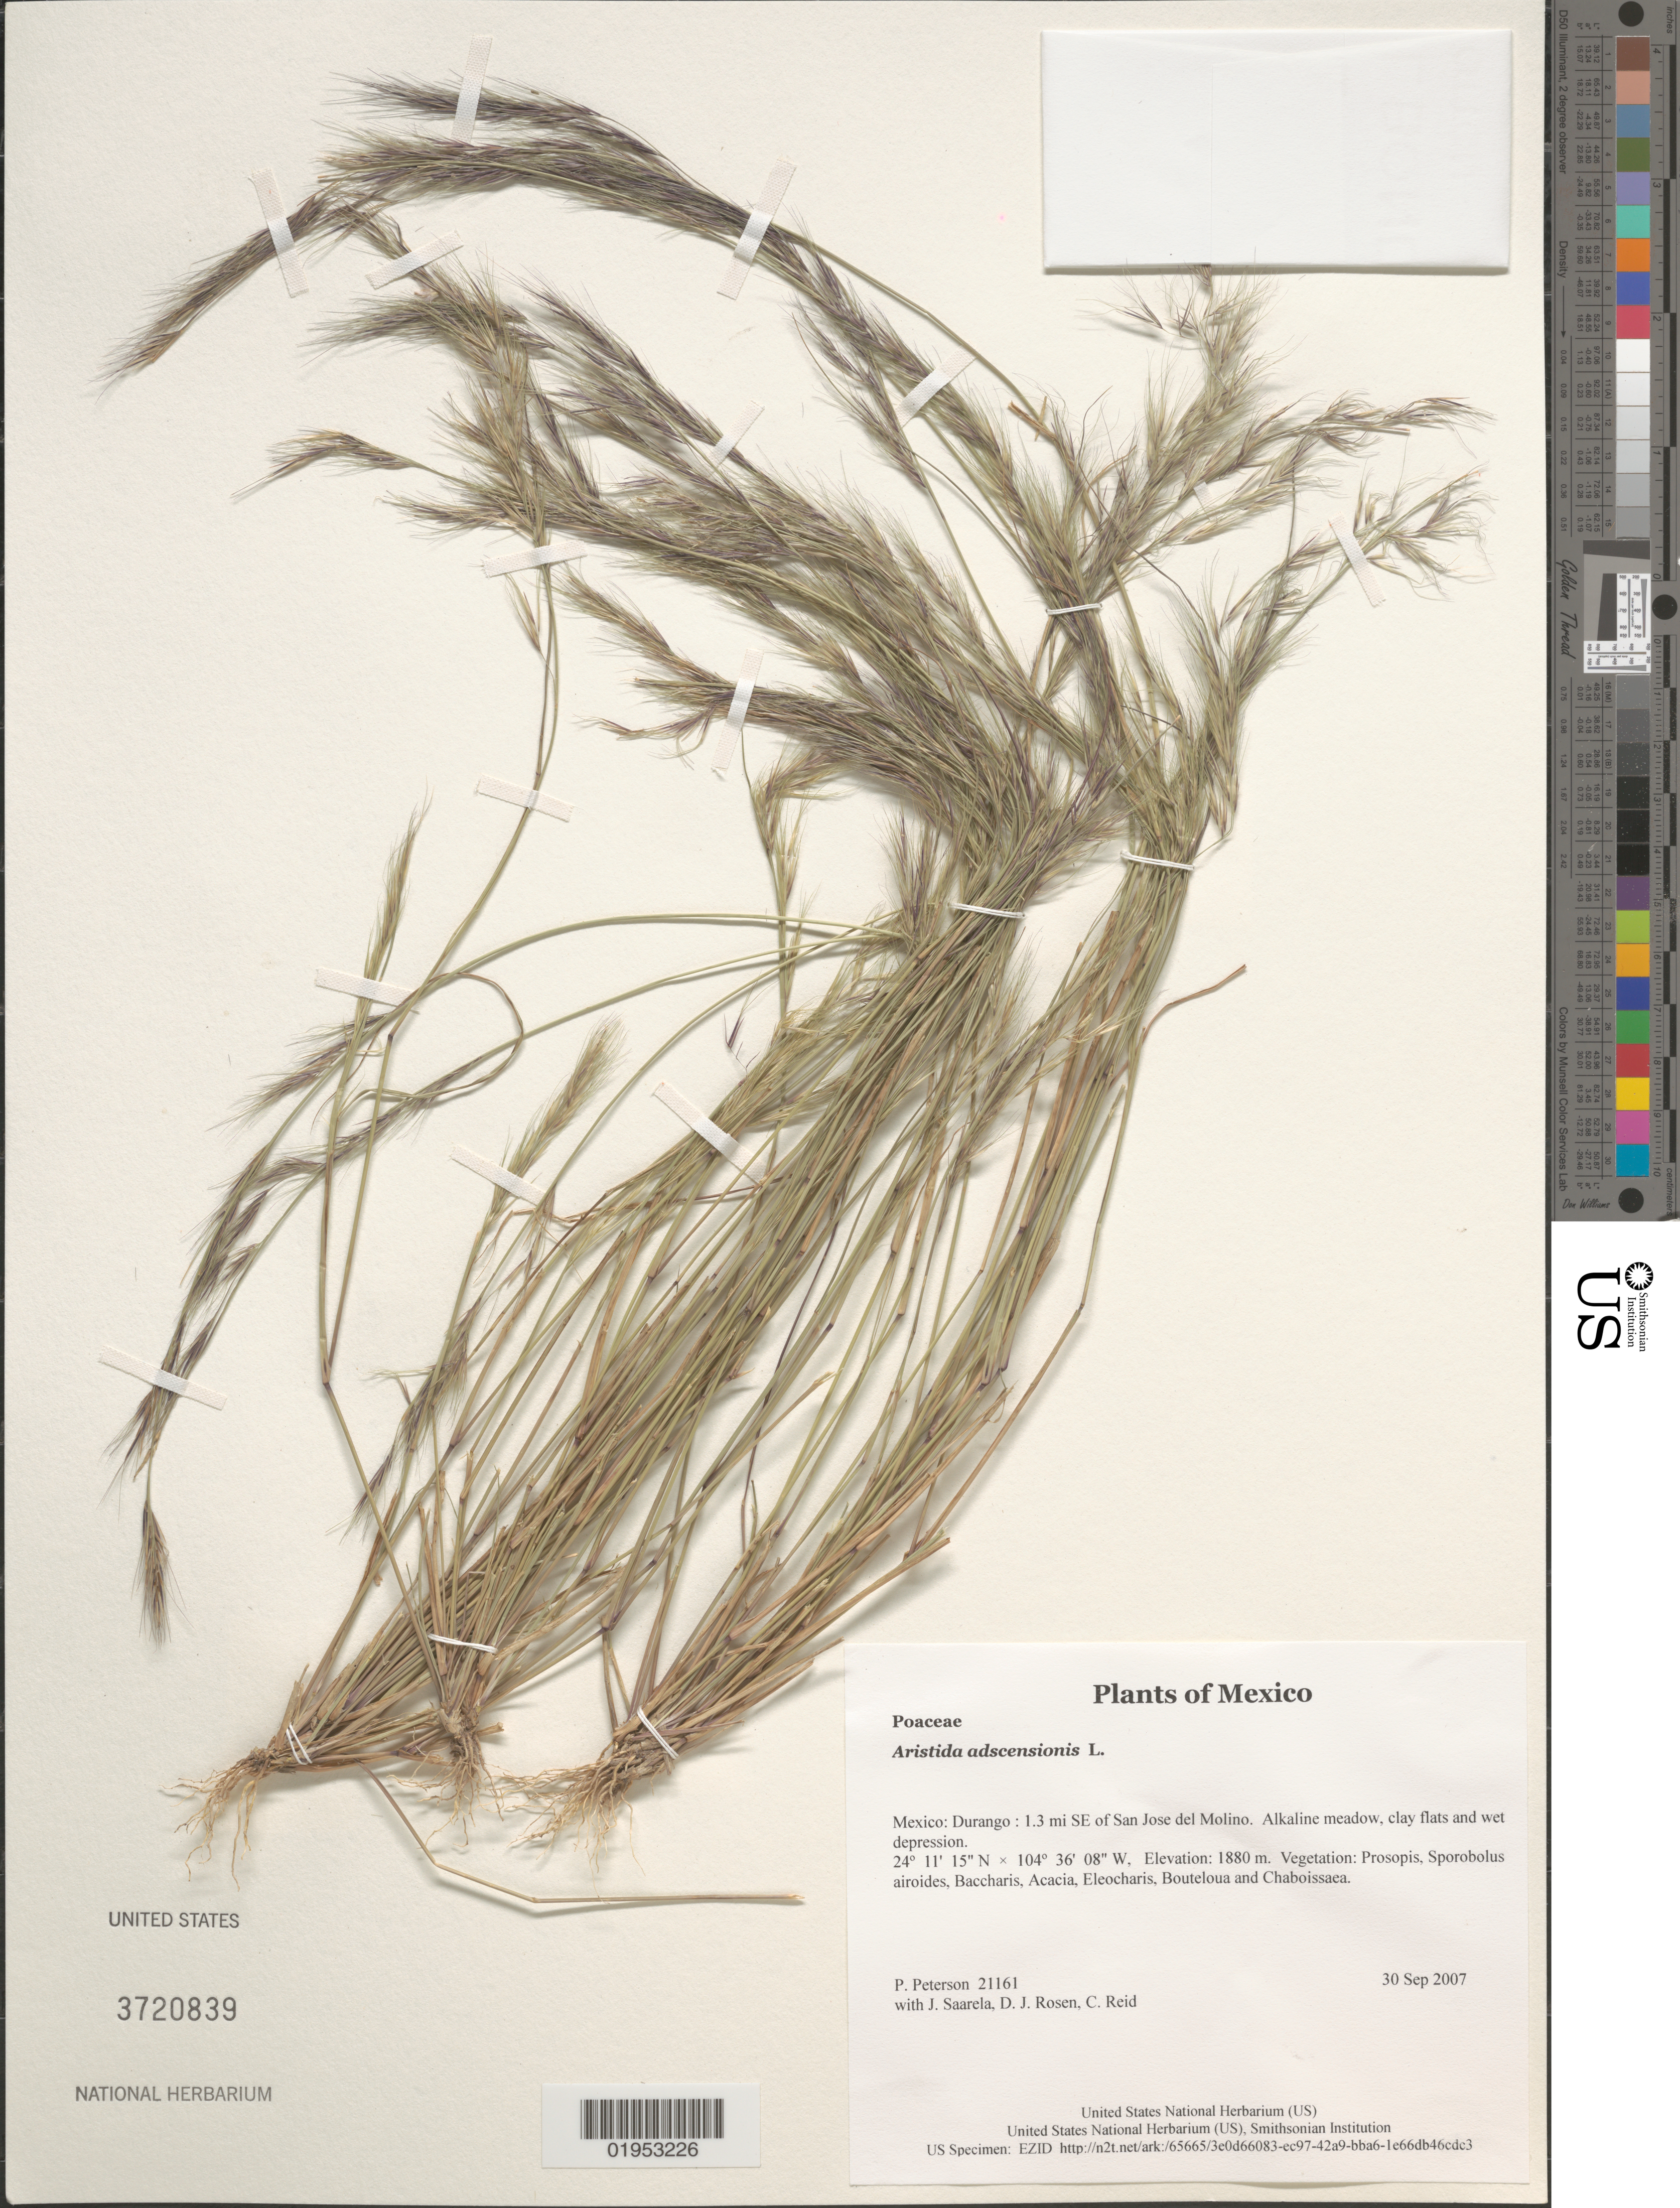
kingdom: Plantae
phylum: Tracheophyta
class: Liliopsida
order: Poales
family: Poaceae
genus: Aristida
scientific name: Aristida adscensionis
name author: L.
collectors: P. M. Peterson, J. Saarela, D. J. Rosen & C. Reid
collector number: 21161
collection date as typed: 30 Sep 2007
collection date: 2007-09-30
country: Mexico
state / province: Durango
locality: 1.3 mi SE of San Jose del Molino. Alkaline meadow, clay flats and wet depression.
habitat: Vegetation: Prosopis, Sporobolus airoides, Baccharis, Acacia, Eleocharis, Bouteloua and Chaboissaea.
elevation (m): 1880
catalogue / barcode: US 3720839